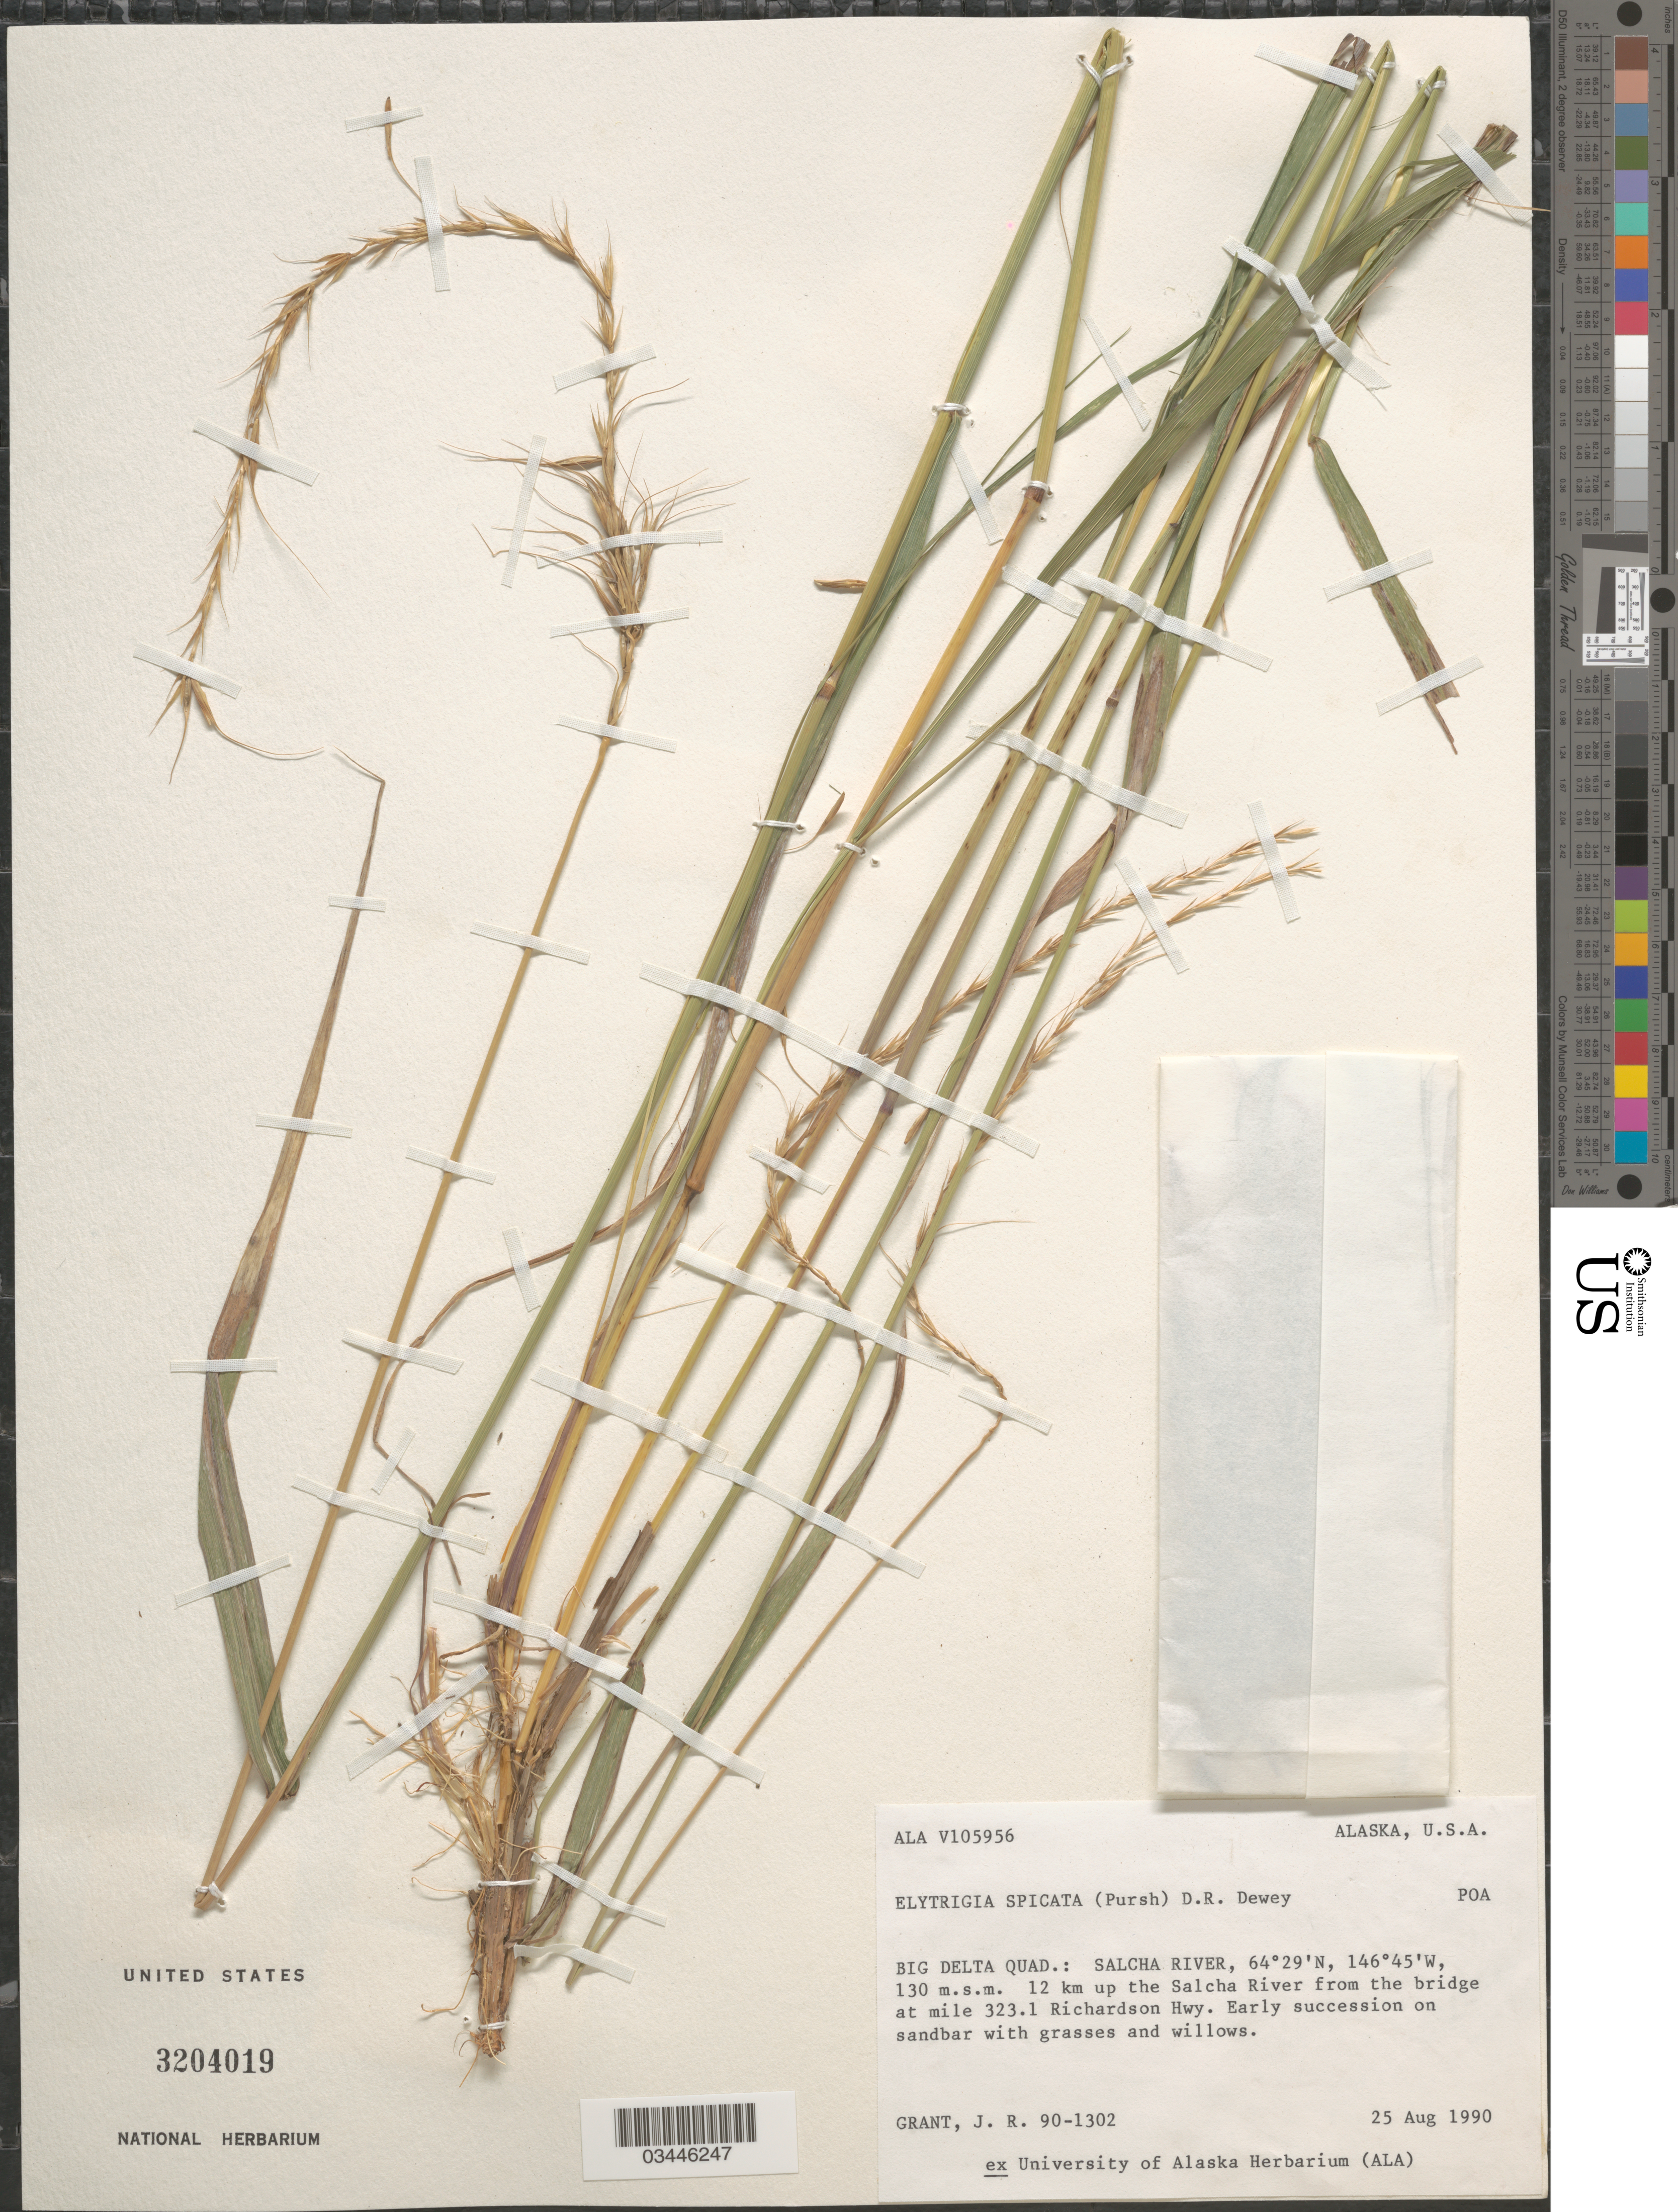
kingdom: Plantae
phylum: Tracheophyta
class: Liliopsida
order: Poales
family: Poaceae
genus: Pseudoroegneria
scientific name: Pseudoroegneria spicata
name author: (Pursh) Á. Löve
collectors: J. Grant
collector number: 90-1302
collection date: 1990-08-25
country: United States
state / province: Alaska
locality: Big Delta Quad.: Salcha River, 12 km up the Salcha River from the bridge at mile 323.1 Richardson Hwy.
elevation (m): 130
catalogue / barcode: US 3204019